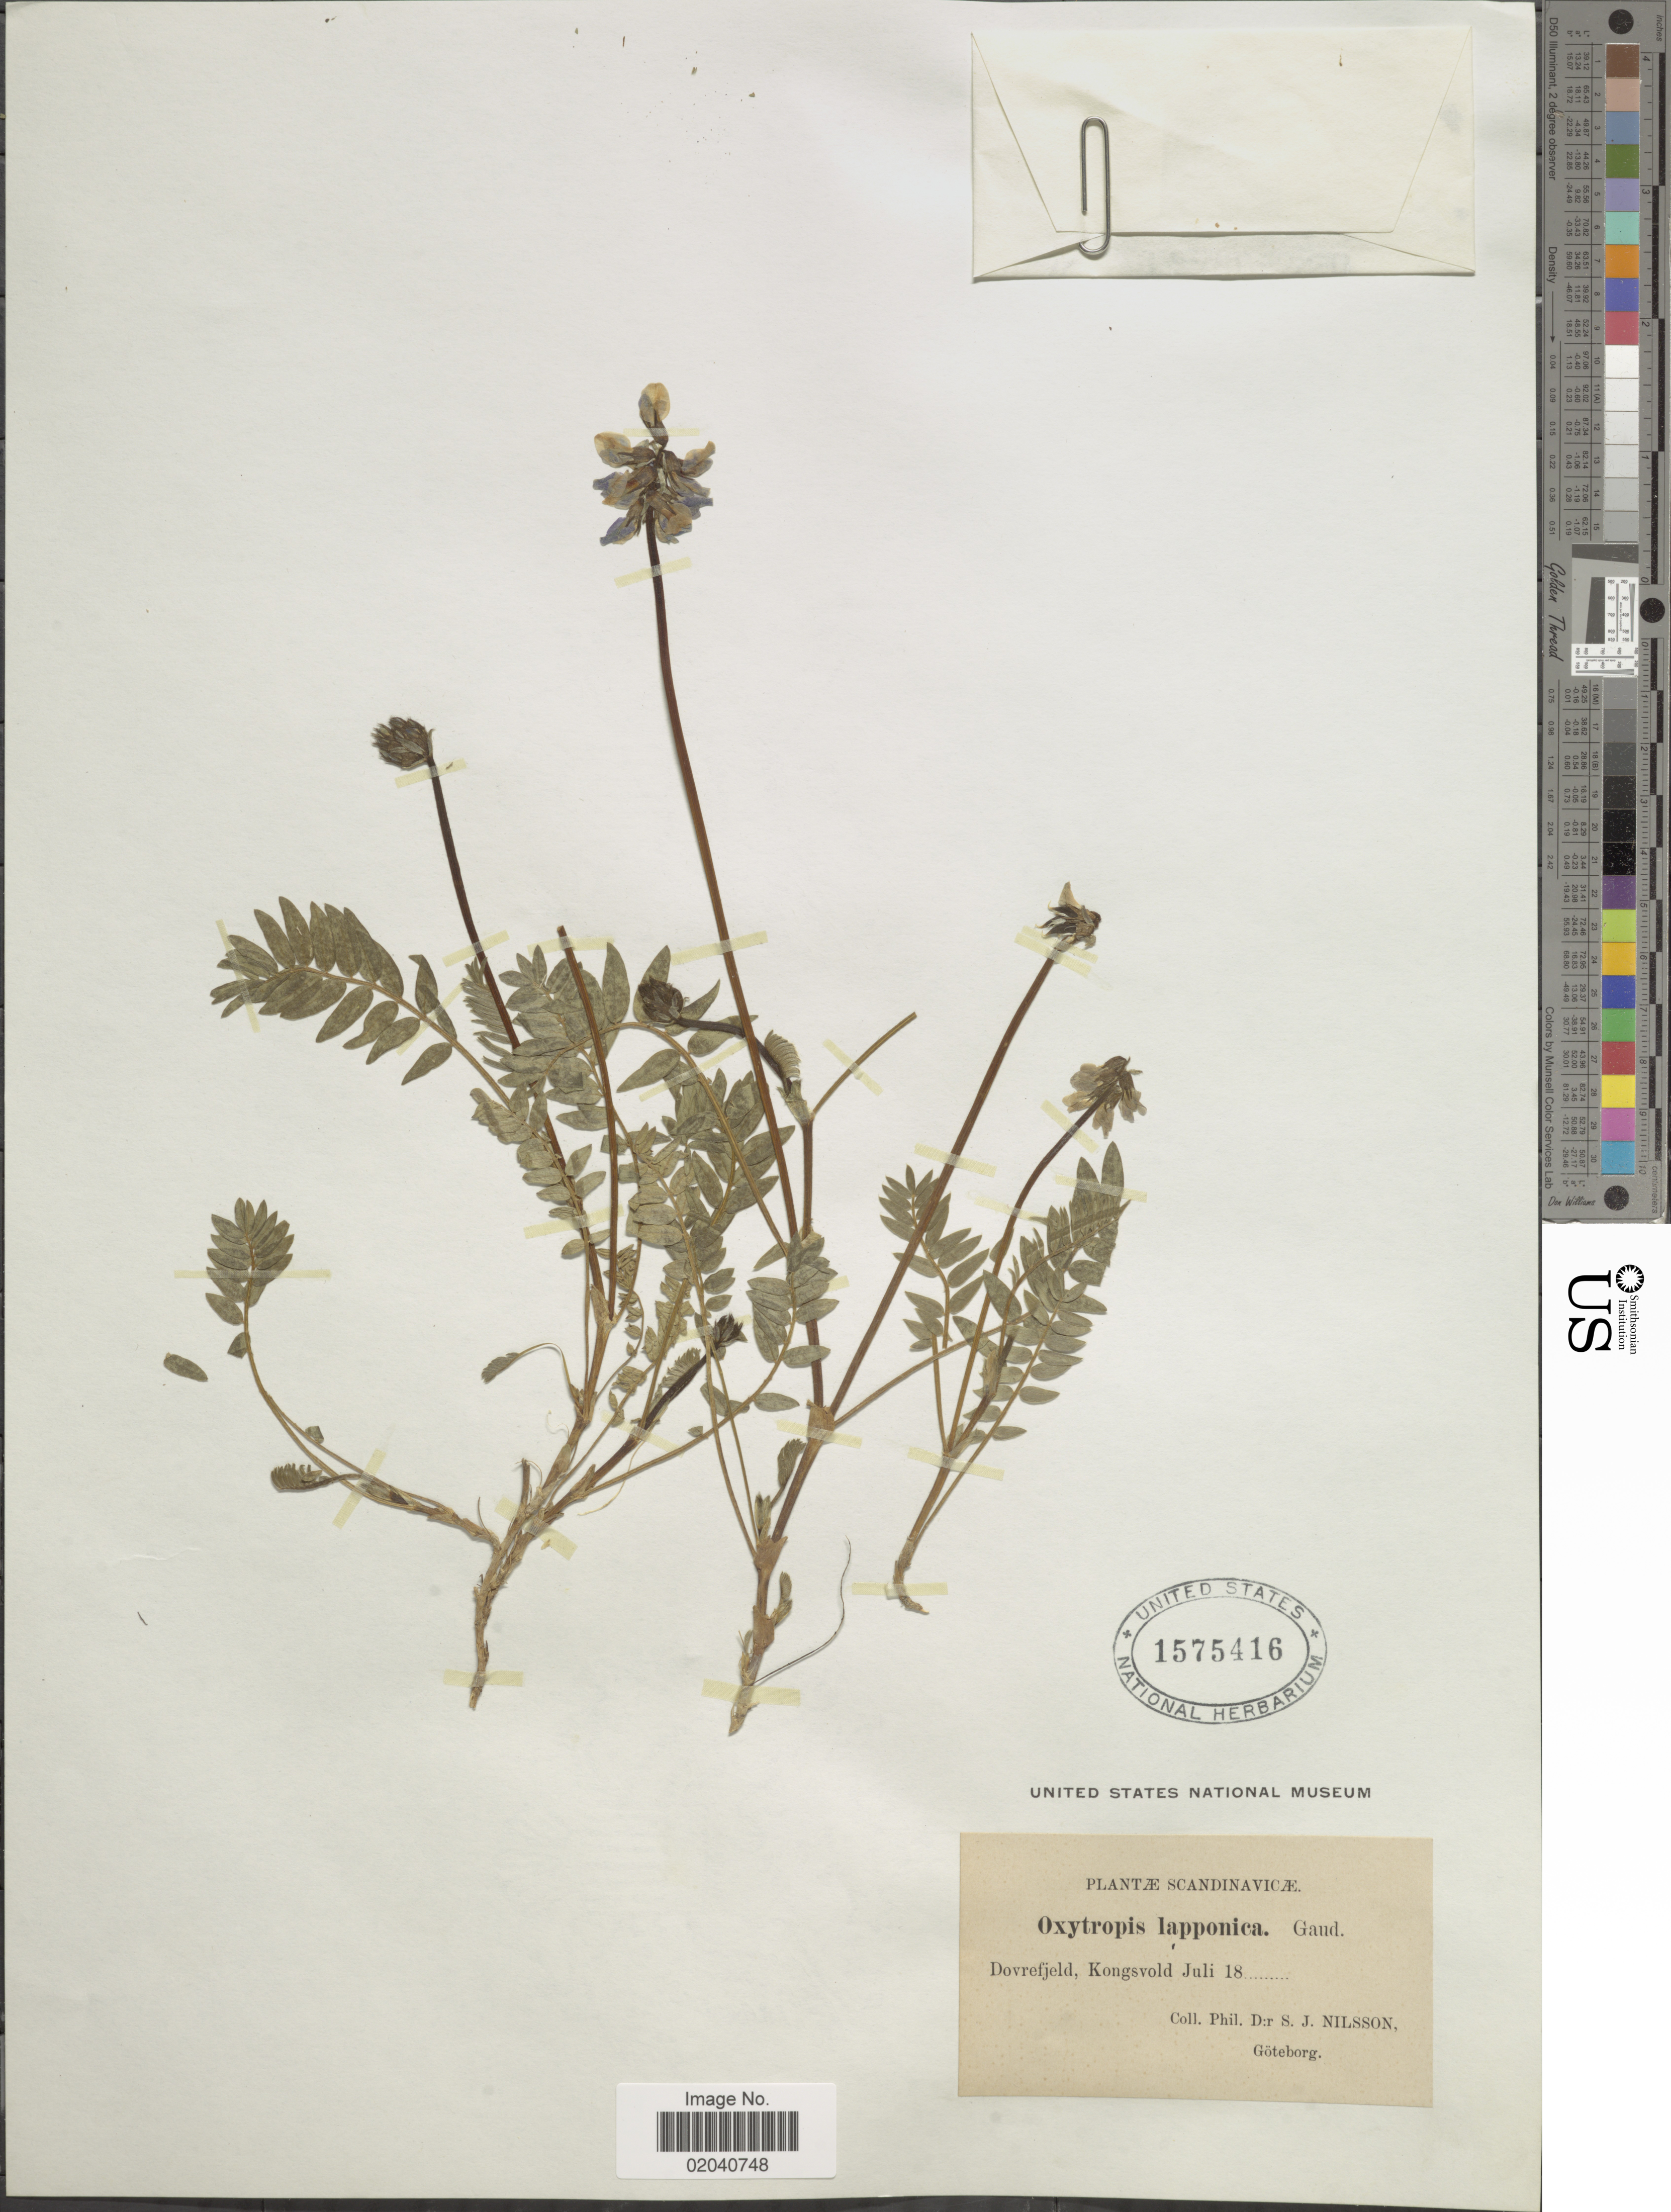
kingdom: Plantae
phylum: Tracheophyta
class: Magnoliopsida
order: Fabales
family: Fabaceae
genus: Oxytropis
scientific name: Oxytropis lapponica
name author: (Wahlenb.) Gay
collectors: S. Nilsson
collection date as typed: Transcribed d/m/y: /7/18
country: Norway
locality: Scandinavicæ, Dovrefjeld, Kongsvold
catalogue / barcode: US 1575416